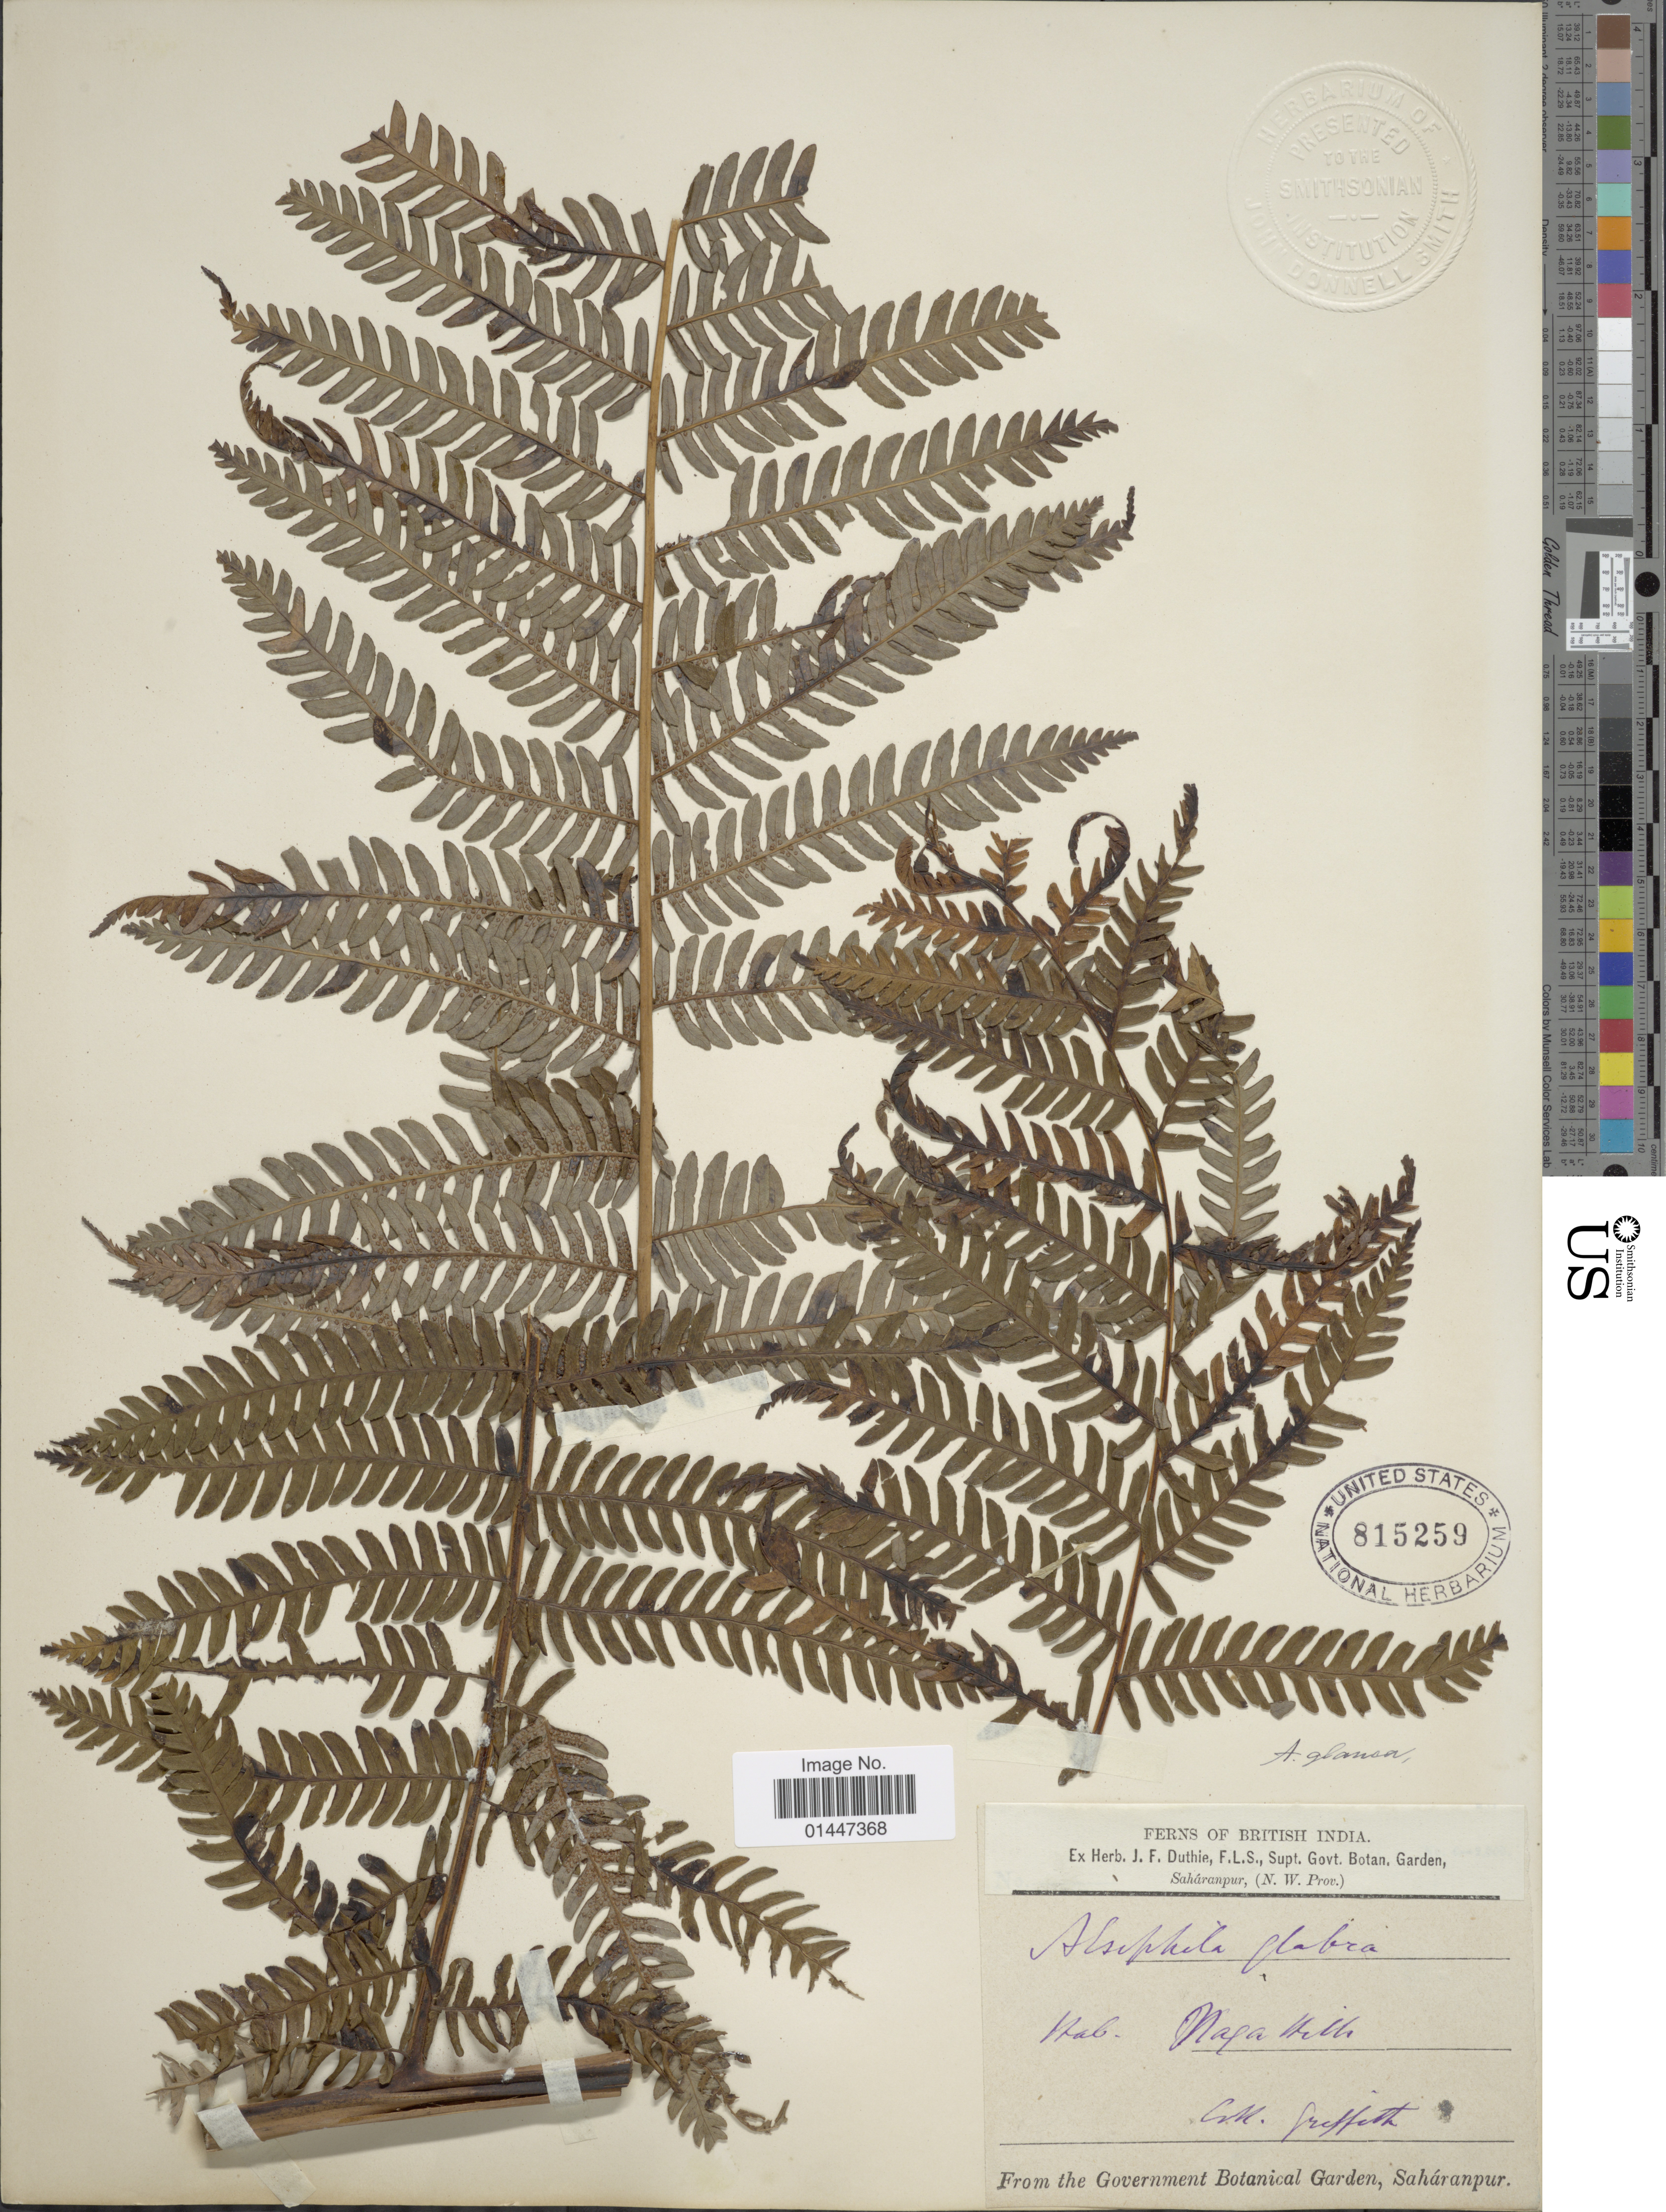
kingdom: Plantae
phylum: Tracheophyta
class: Polypodiopsida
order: Cyatheales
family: Cyatheaceae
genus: Sphaeropteris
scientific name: Sphaeropteris glauca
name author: (Blume) R.M. Tryon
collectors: -. Griffith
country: India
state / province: Nagaland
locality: British India. Naga Hills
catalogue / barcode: US 815289